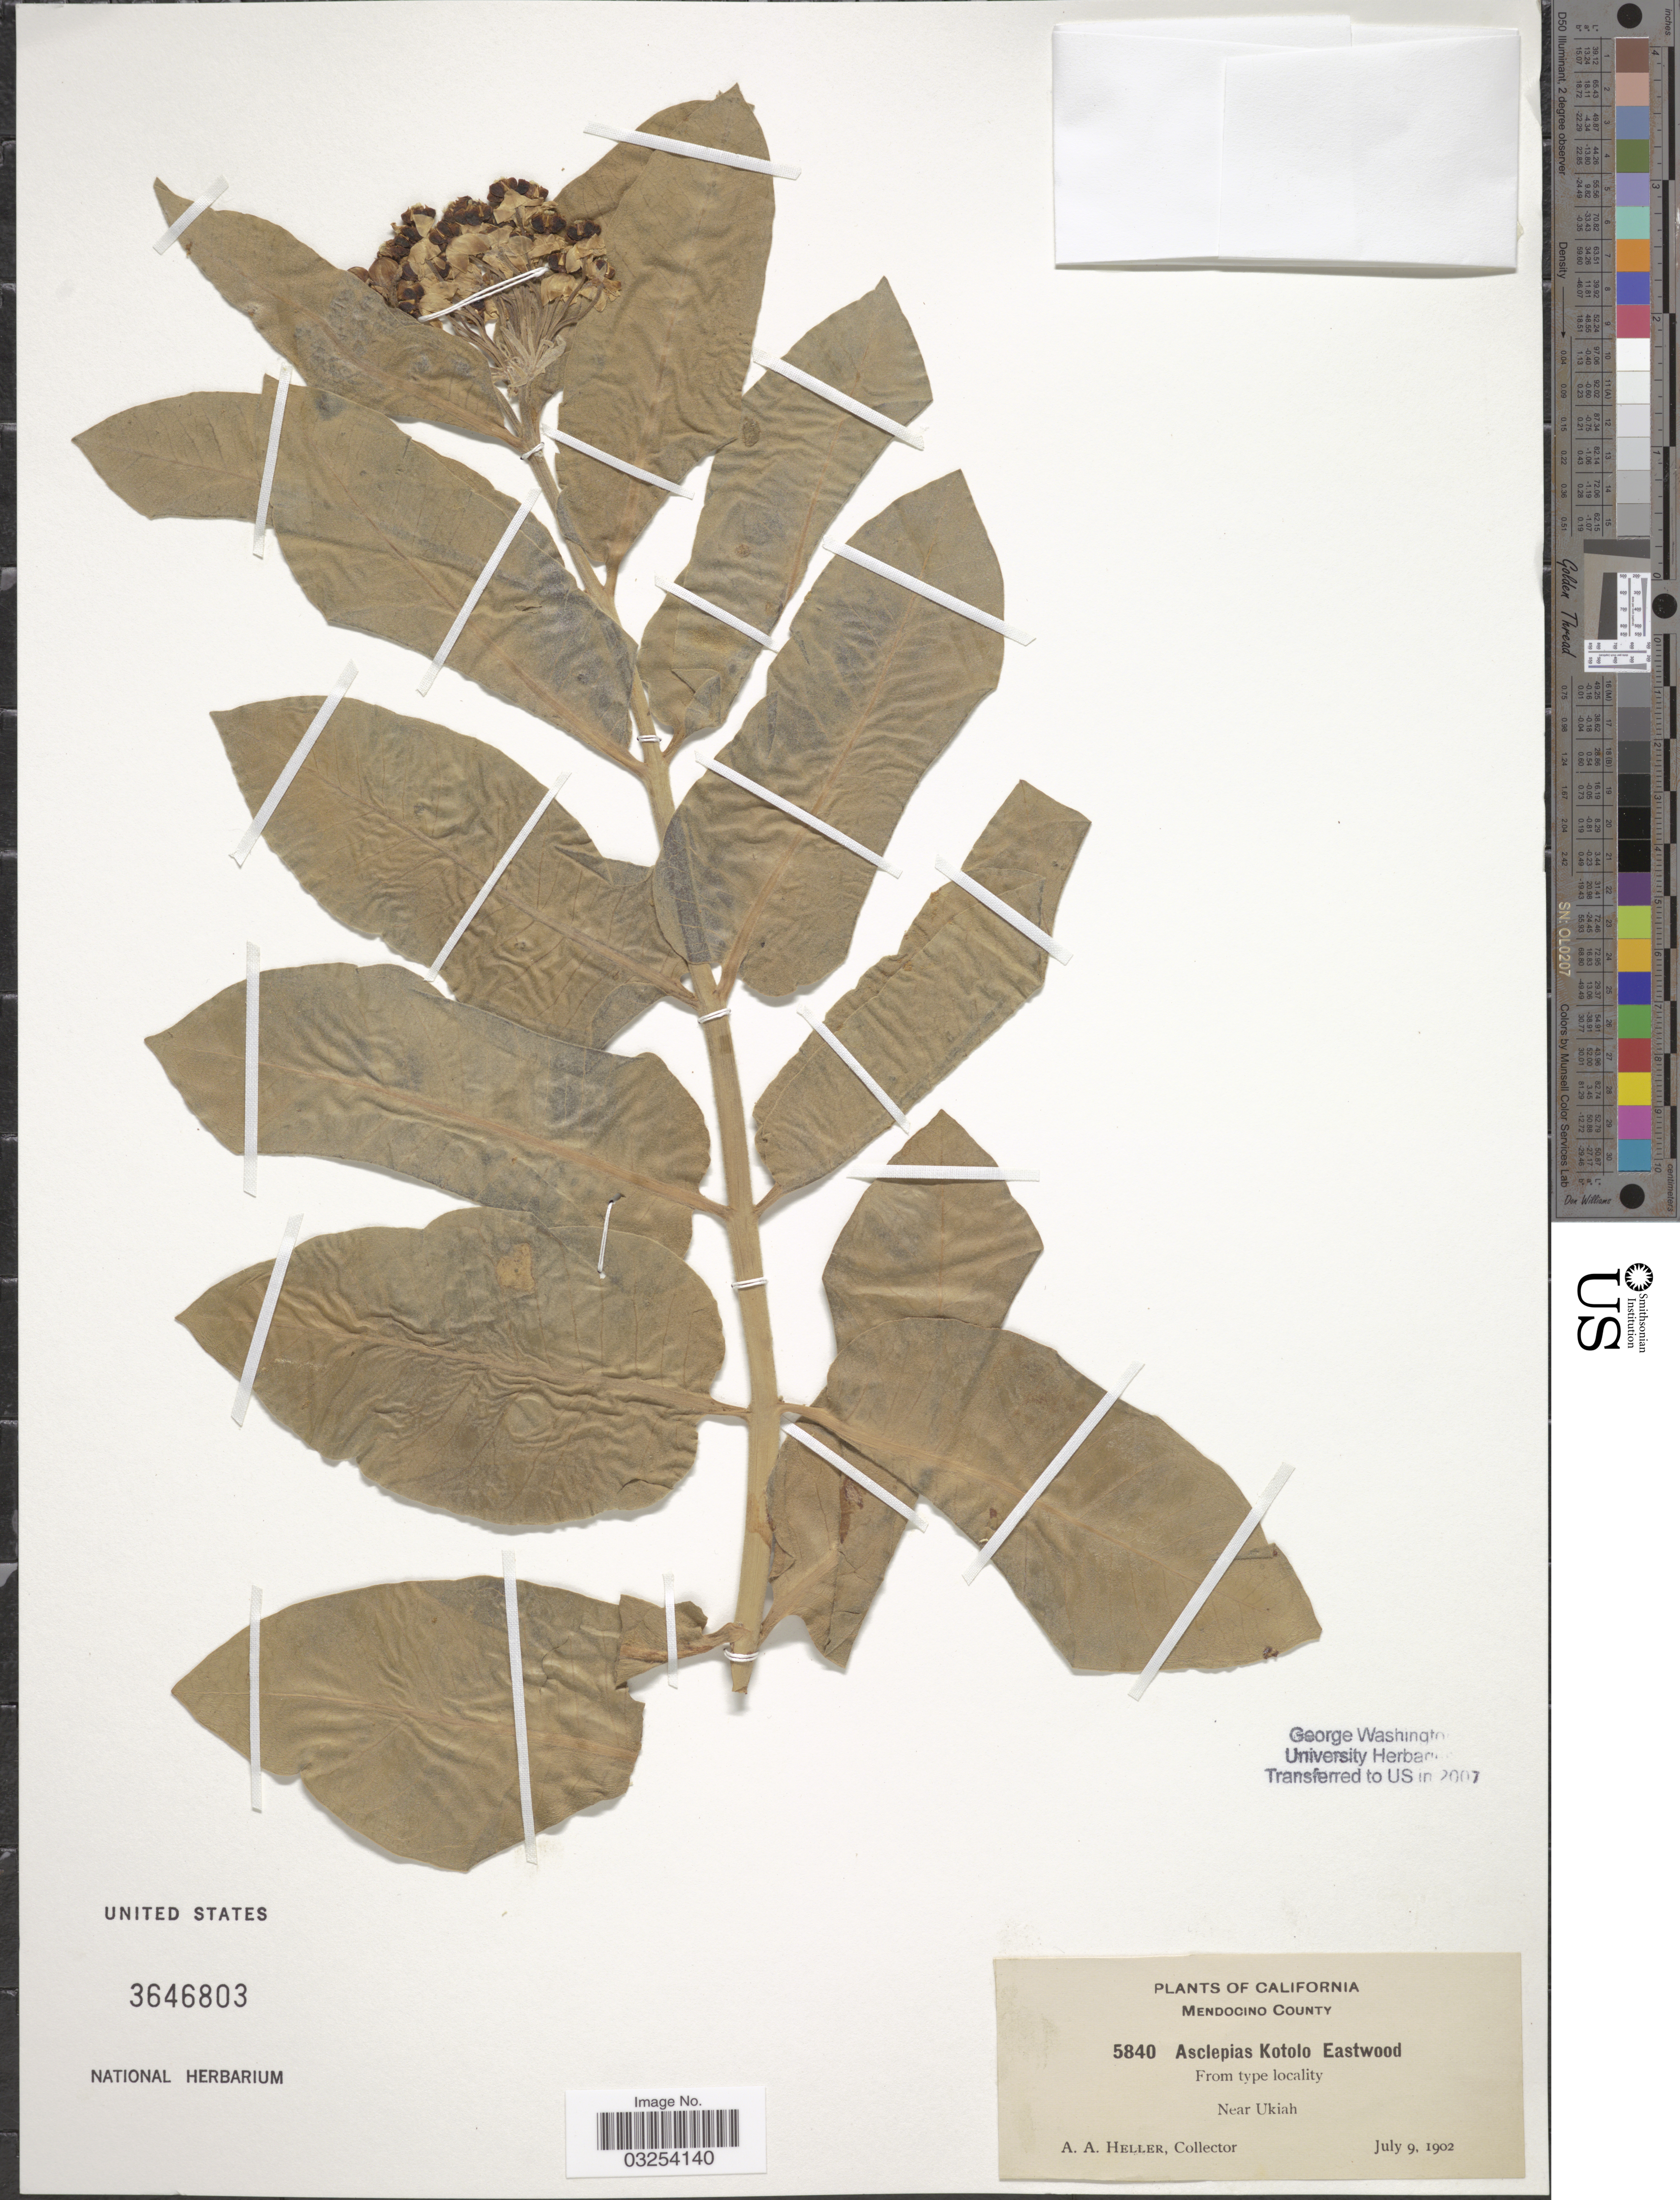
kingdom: Plantae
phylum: Tracheophyta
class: Magnoliopsida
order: Gentianales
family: Apocynaceae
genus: Asclepias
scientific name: Asclepias eriocarpa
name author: Benth.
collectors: A. A. Heller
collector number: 5840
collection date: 1902-07-09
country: United States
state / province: California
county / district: Mendocino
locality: Mendocino County. Near Ukiah.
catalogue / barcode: US 3646803